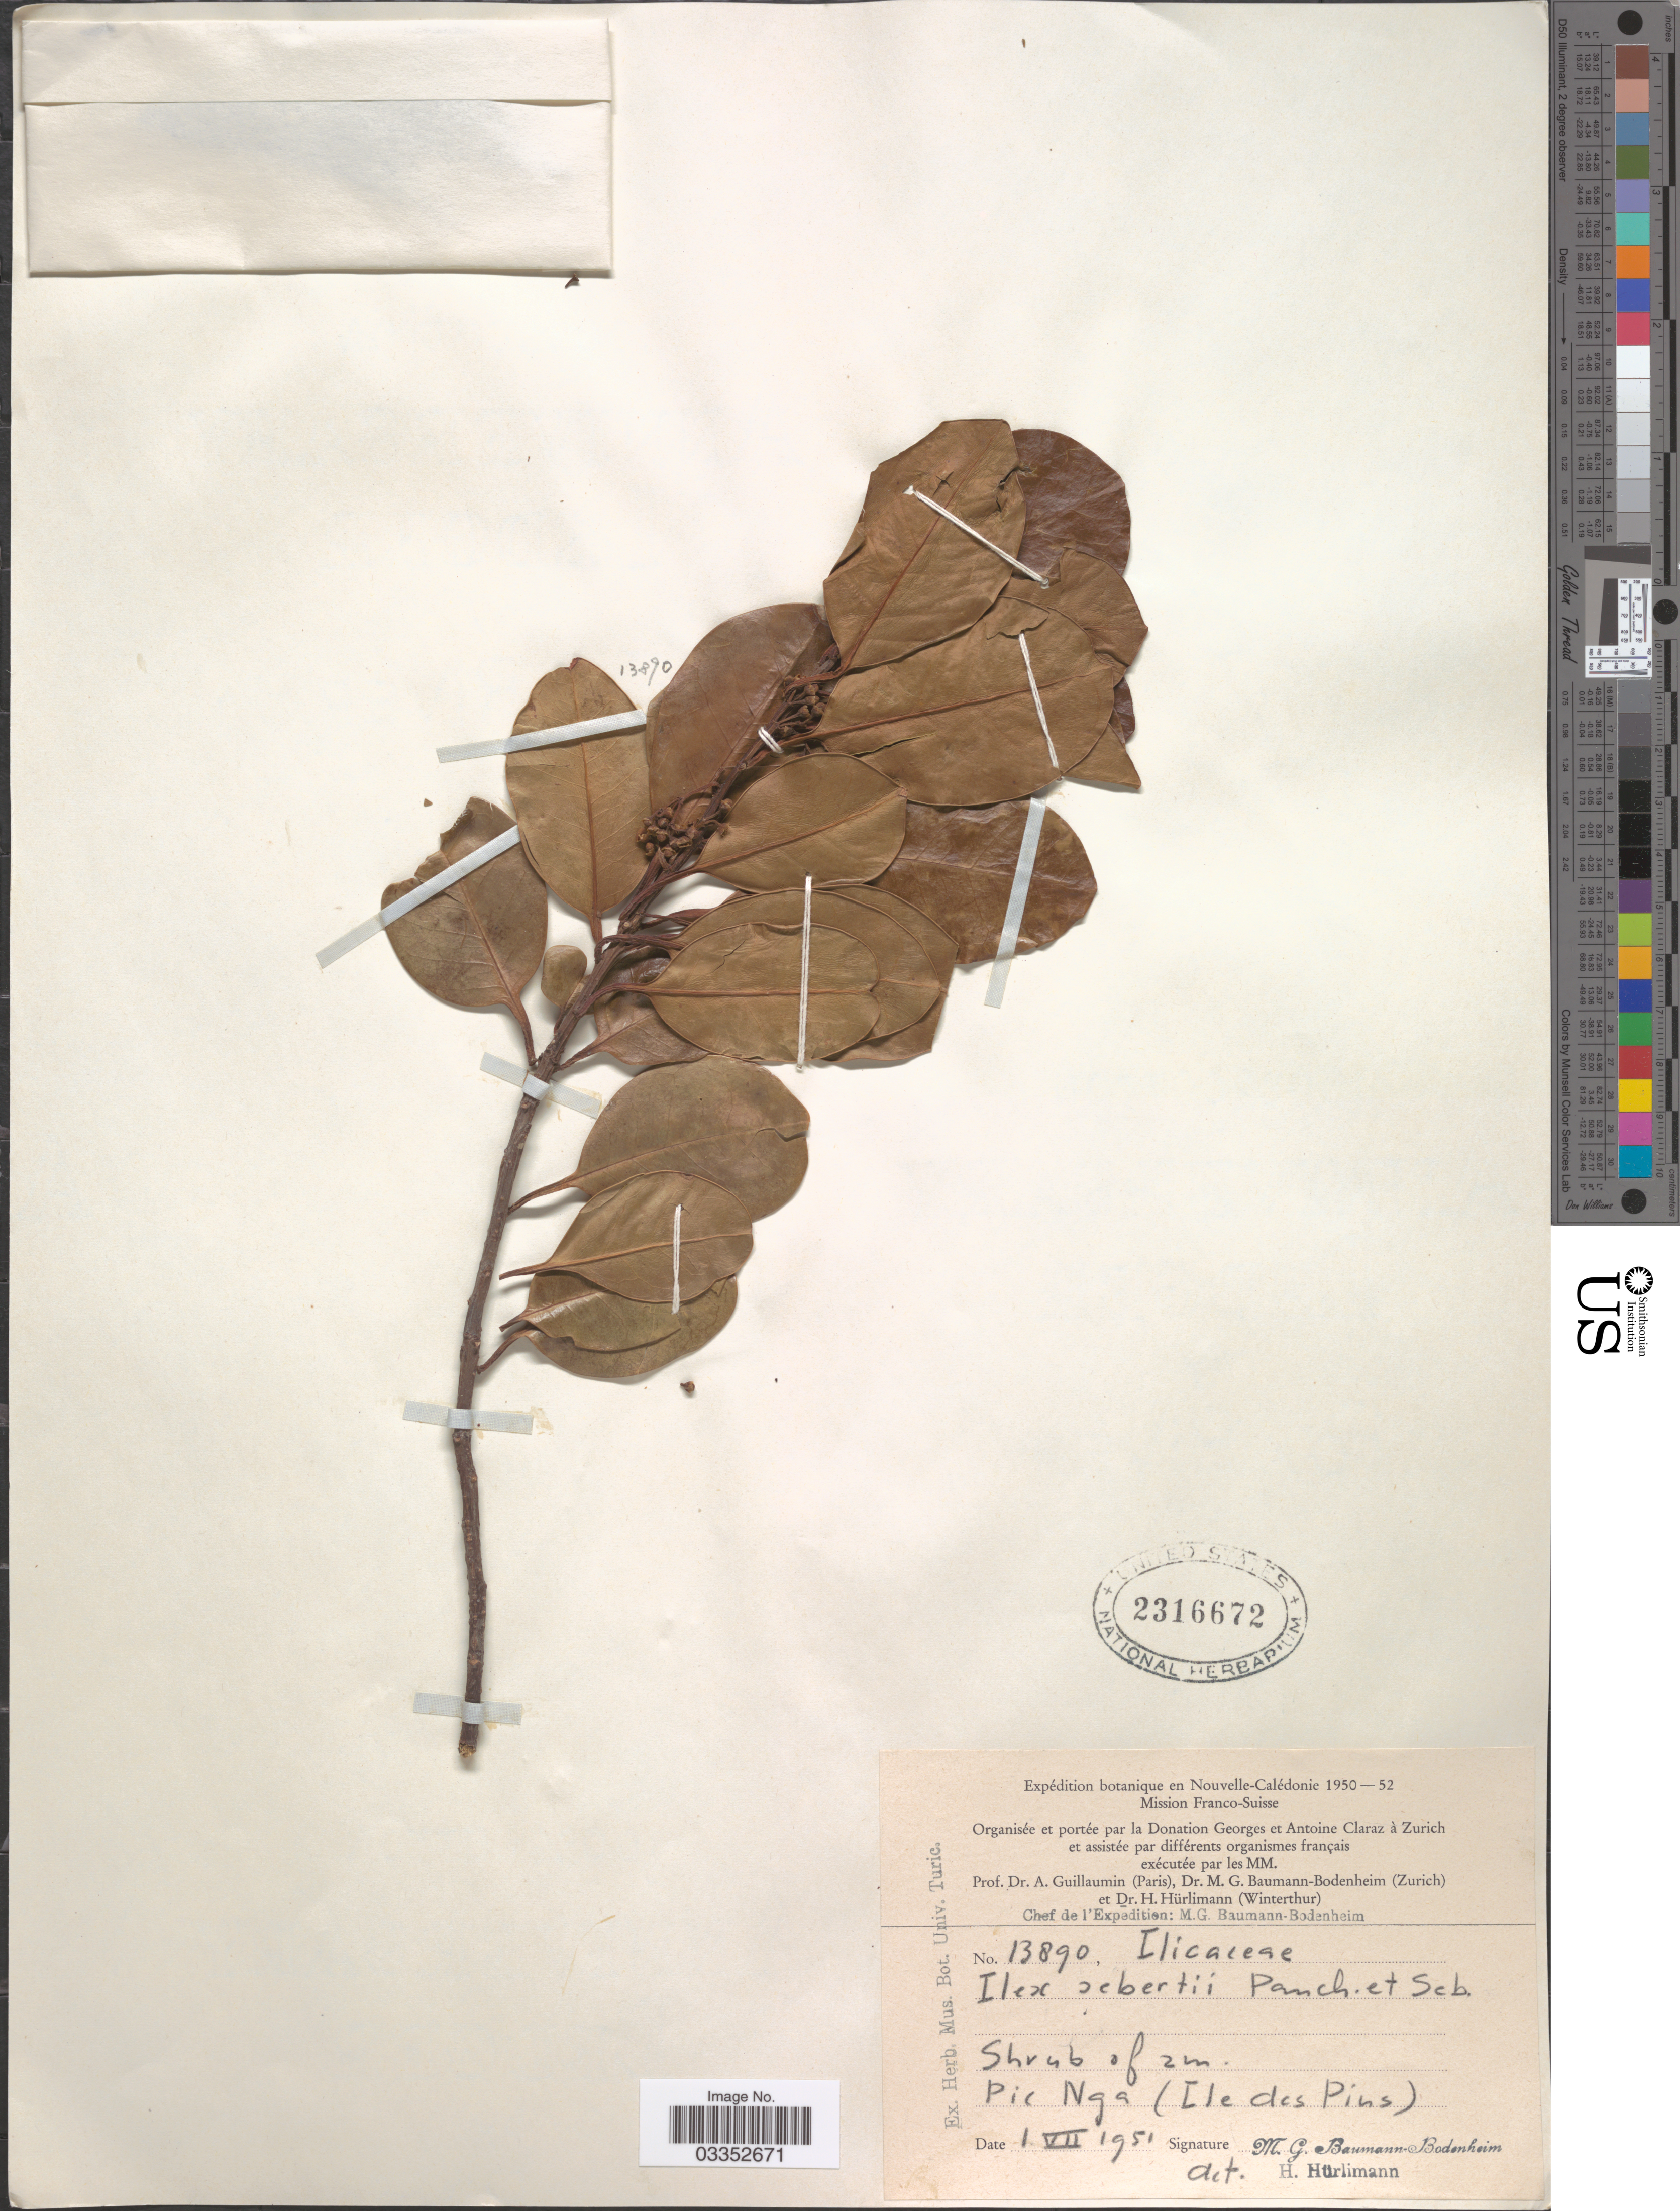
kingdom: Plantae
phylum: Tracheophyta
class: Magnoliopsida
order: Aquifoliales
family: Aquifoliaceae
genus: Ilex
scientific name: Ilex sebertii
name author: Pancher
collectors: M. G. Baumann-Bodenheim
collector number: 13890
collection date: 1951-07-01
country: New Caledonia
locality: Nouvelle-Calédonie. Pic Nga (Ile des Pins).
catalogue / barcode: US 2316672